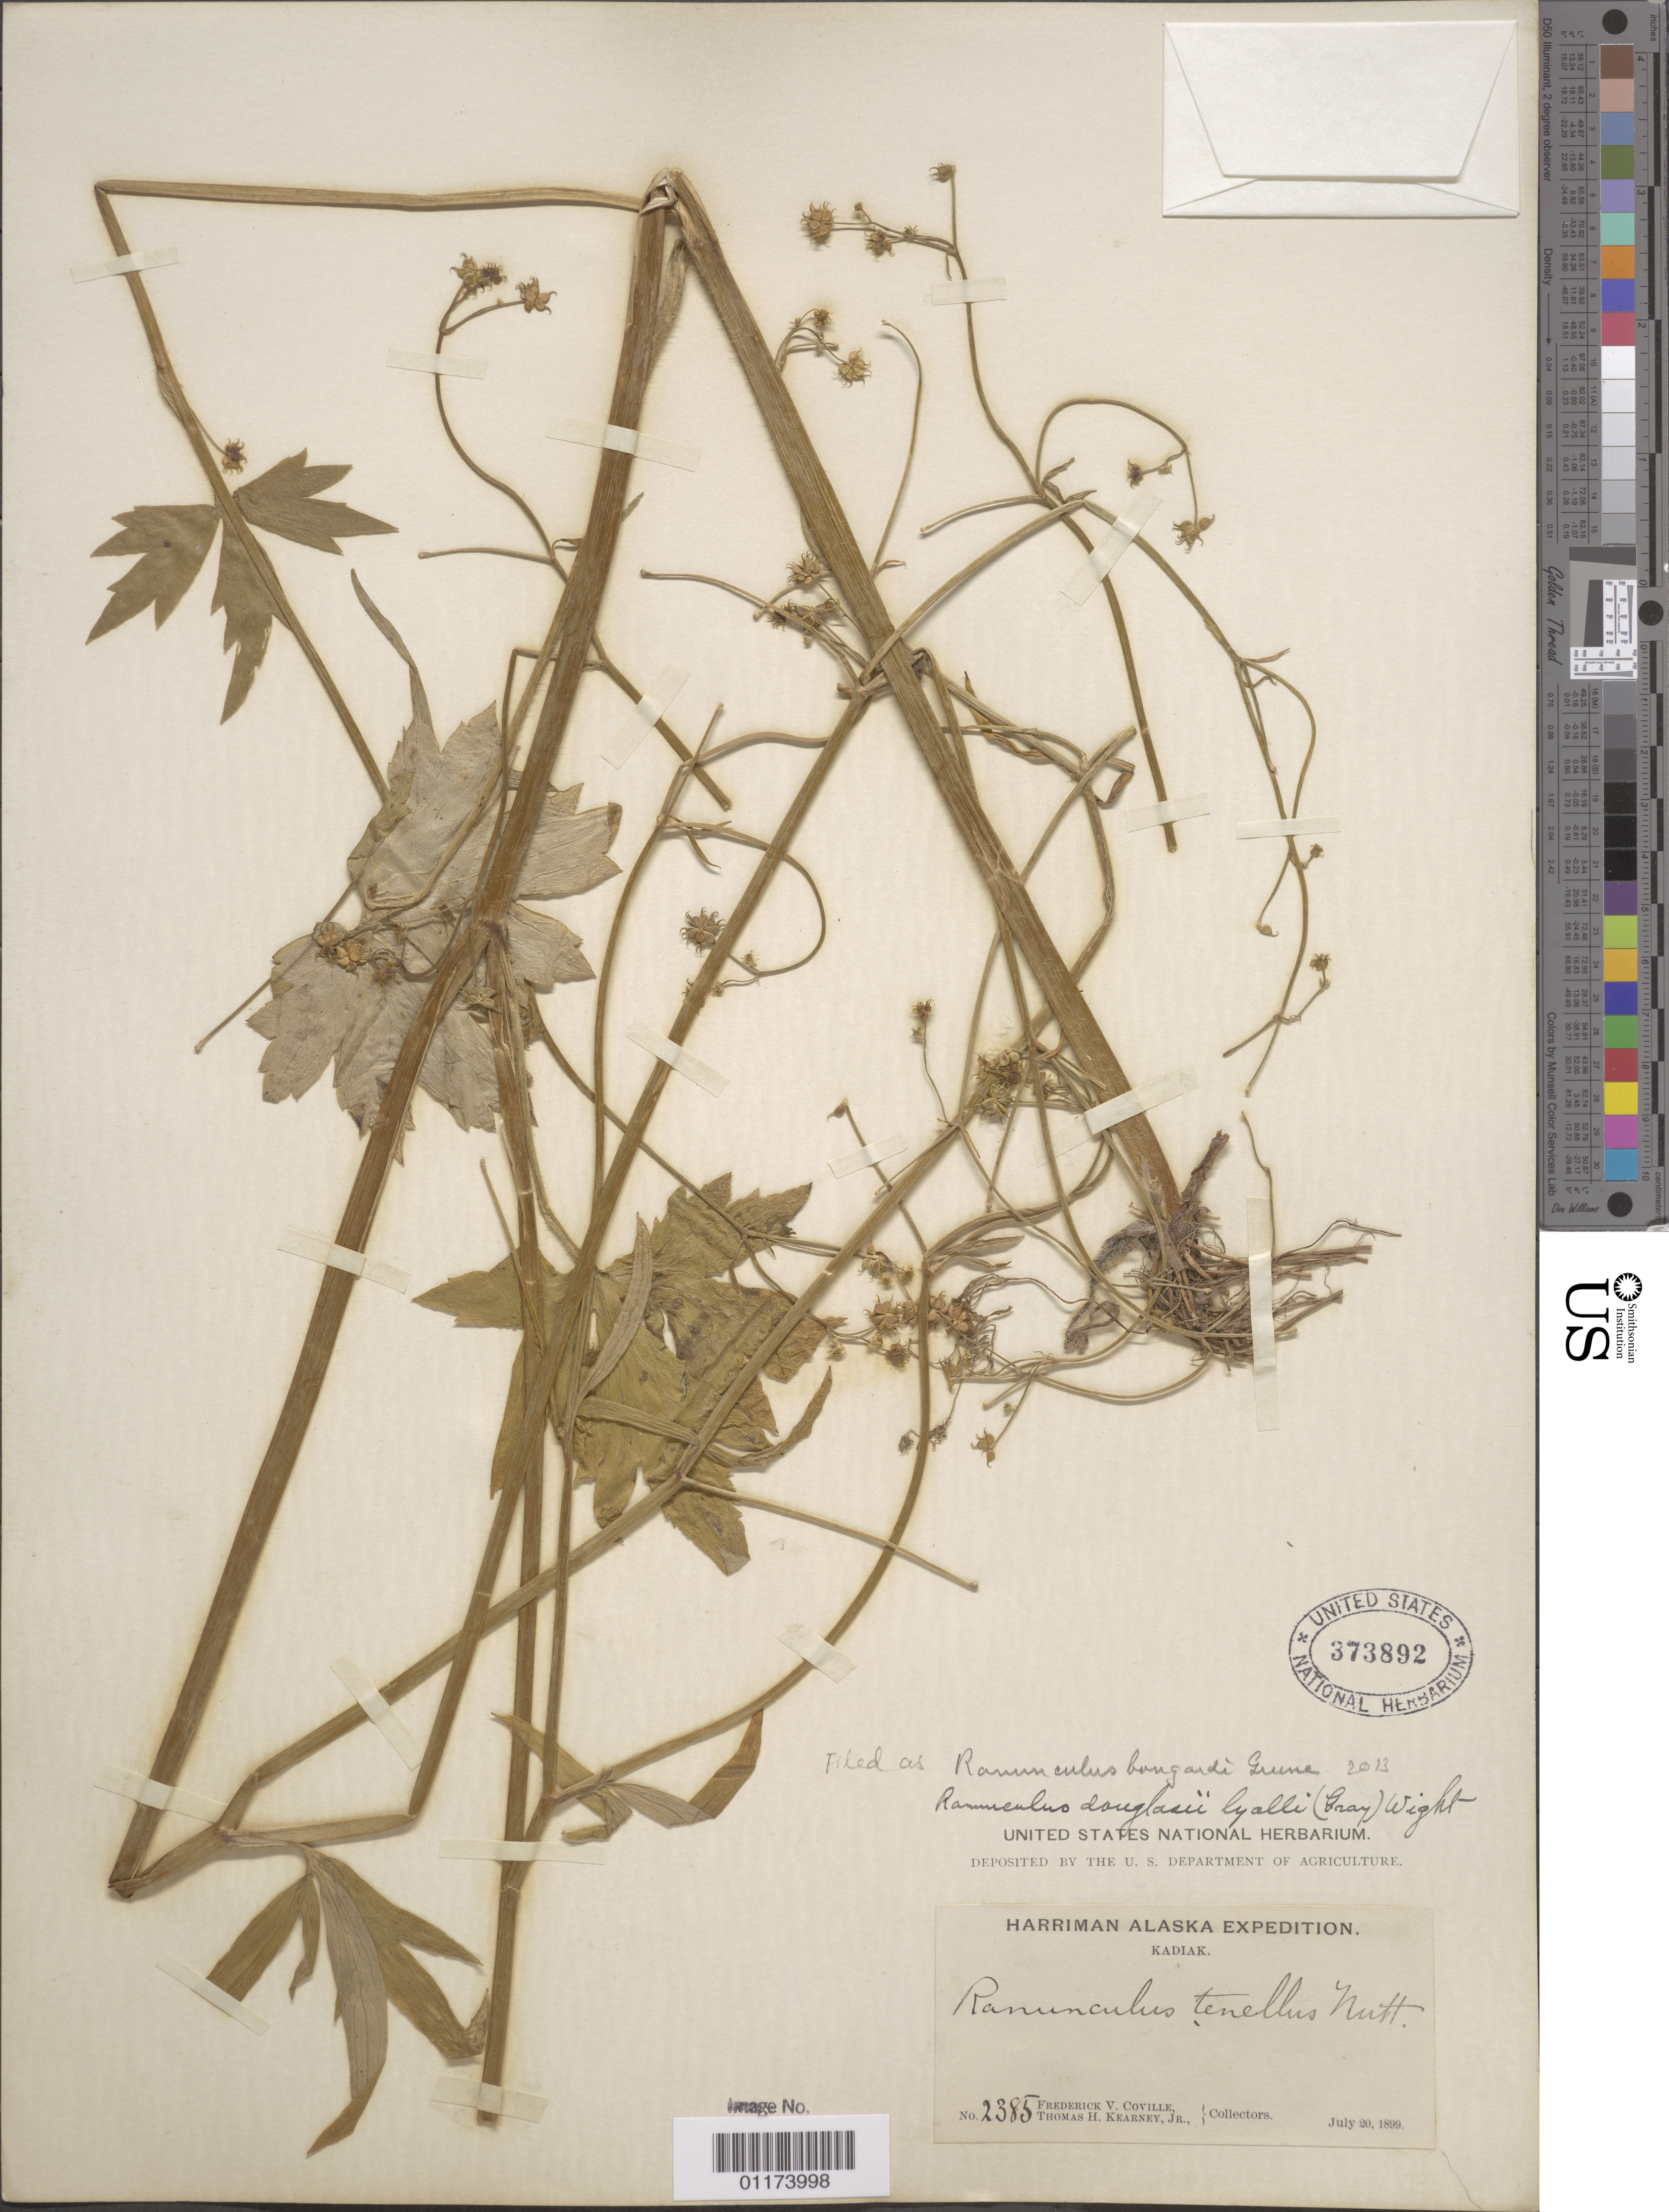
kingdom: Plantae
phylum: Tracheophyta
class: Magnoliopsida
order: Ranunculales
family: Ranunculaceae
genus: Ranunculus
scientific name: Ranunculus bongardii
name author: Greene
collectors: F. V. Coville & T. H. Kearney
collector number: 2385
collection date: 1899-07-20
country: United States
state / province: Alaska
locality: Long Island, near Kadiak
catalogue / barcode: US 373892